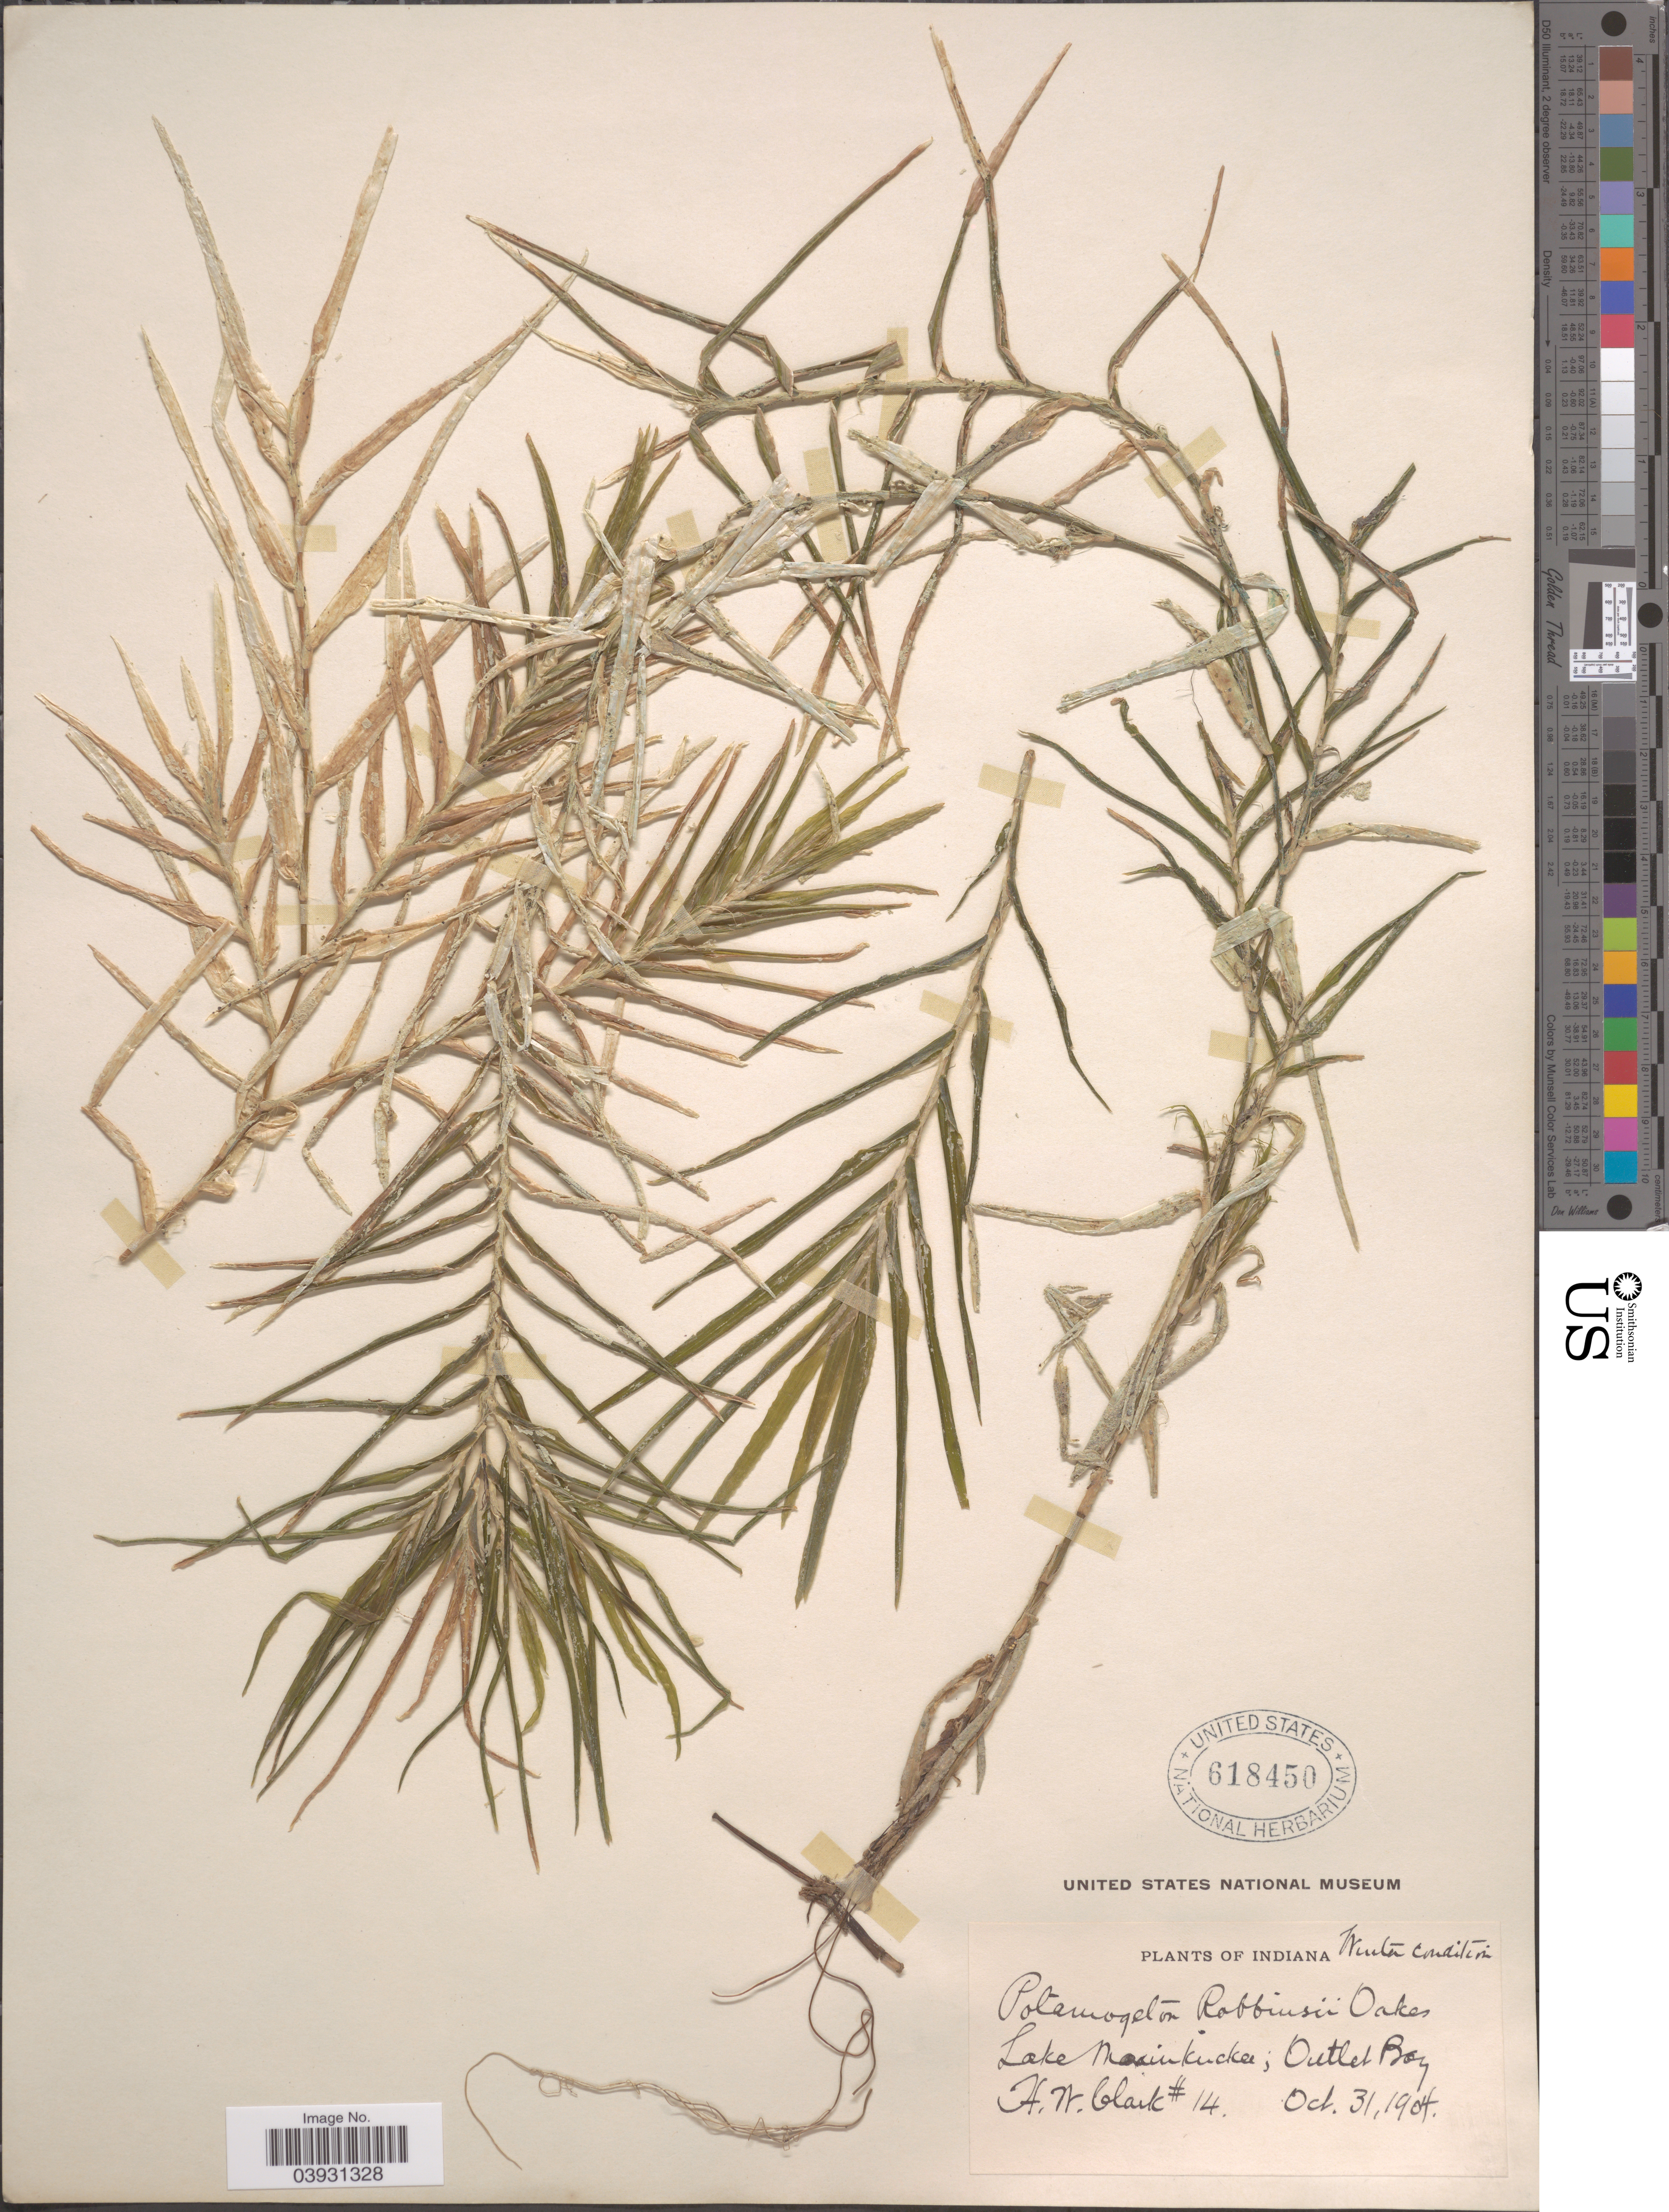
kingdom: Plantae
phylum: Tracheophyta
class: Liliopsida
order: Alismatales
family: Potamogetonaceae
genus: Potamogeton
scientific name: Potamogeton robbinsii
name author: Oakes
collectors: H. N. Clark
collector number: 14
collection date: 1904-10-31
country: United States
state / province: Indiana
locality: Lake Maxinkuckee, Outlet Bay.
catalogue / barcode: US 618450